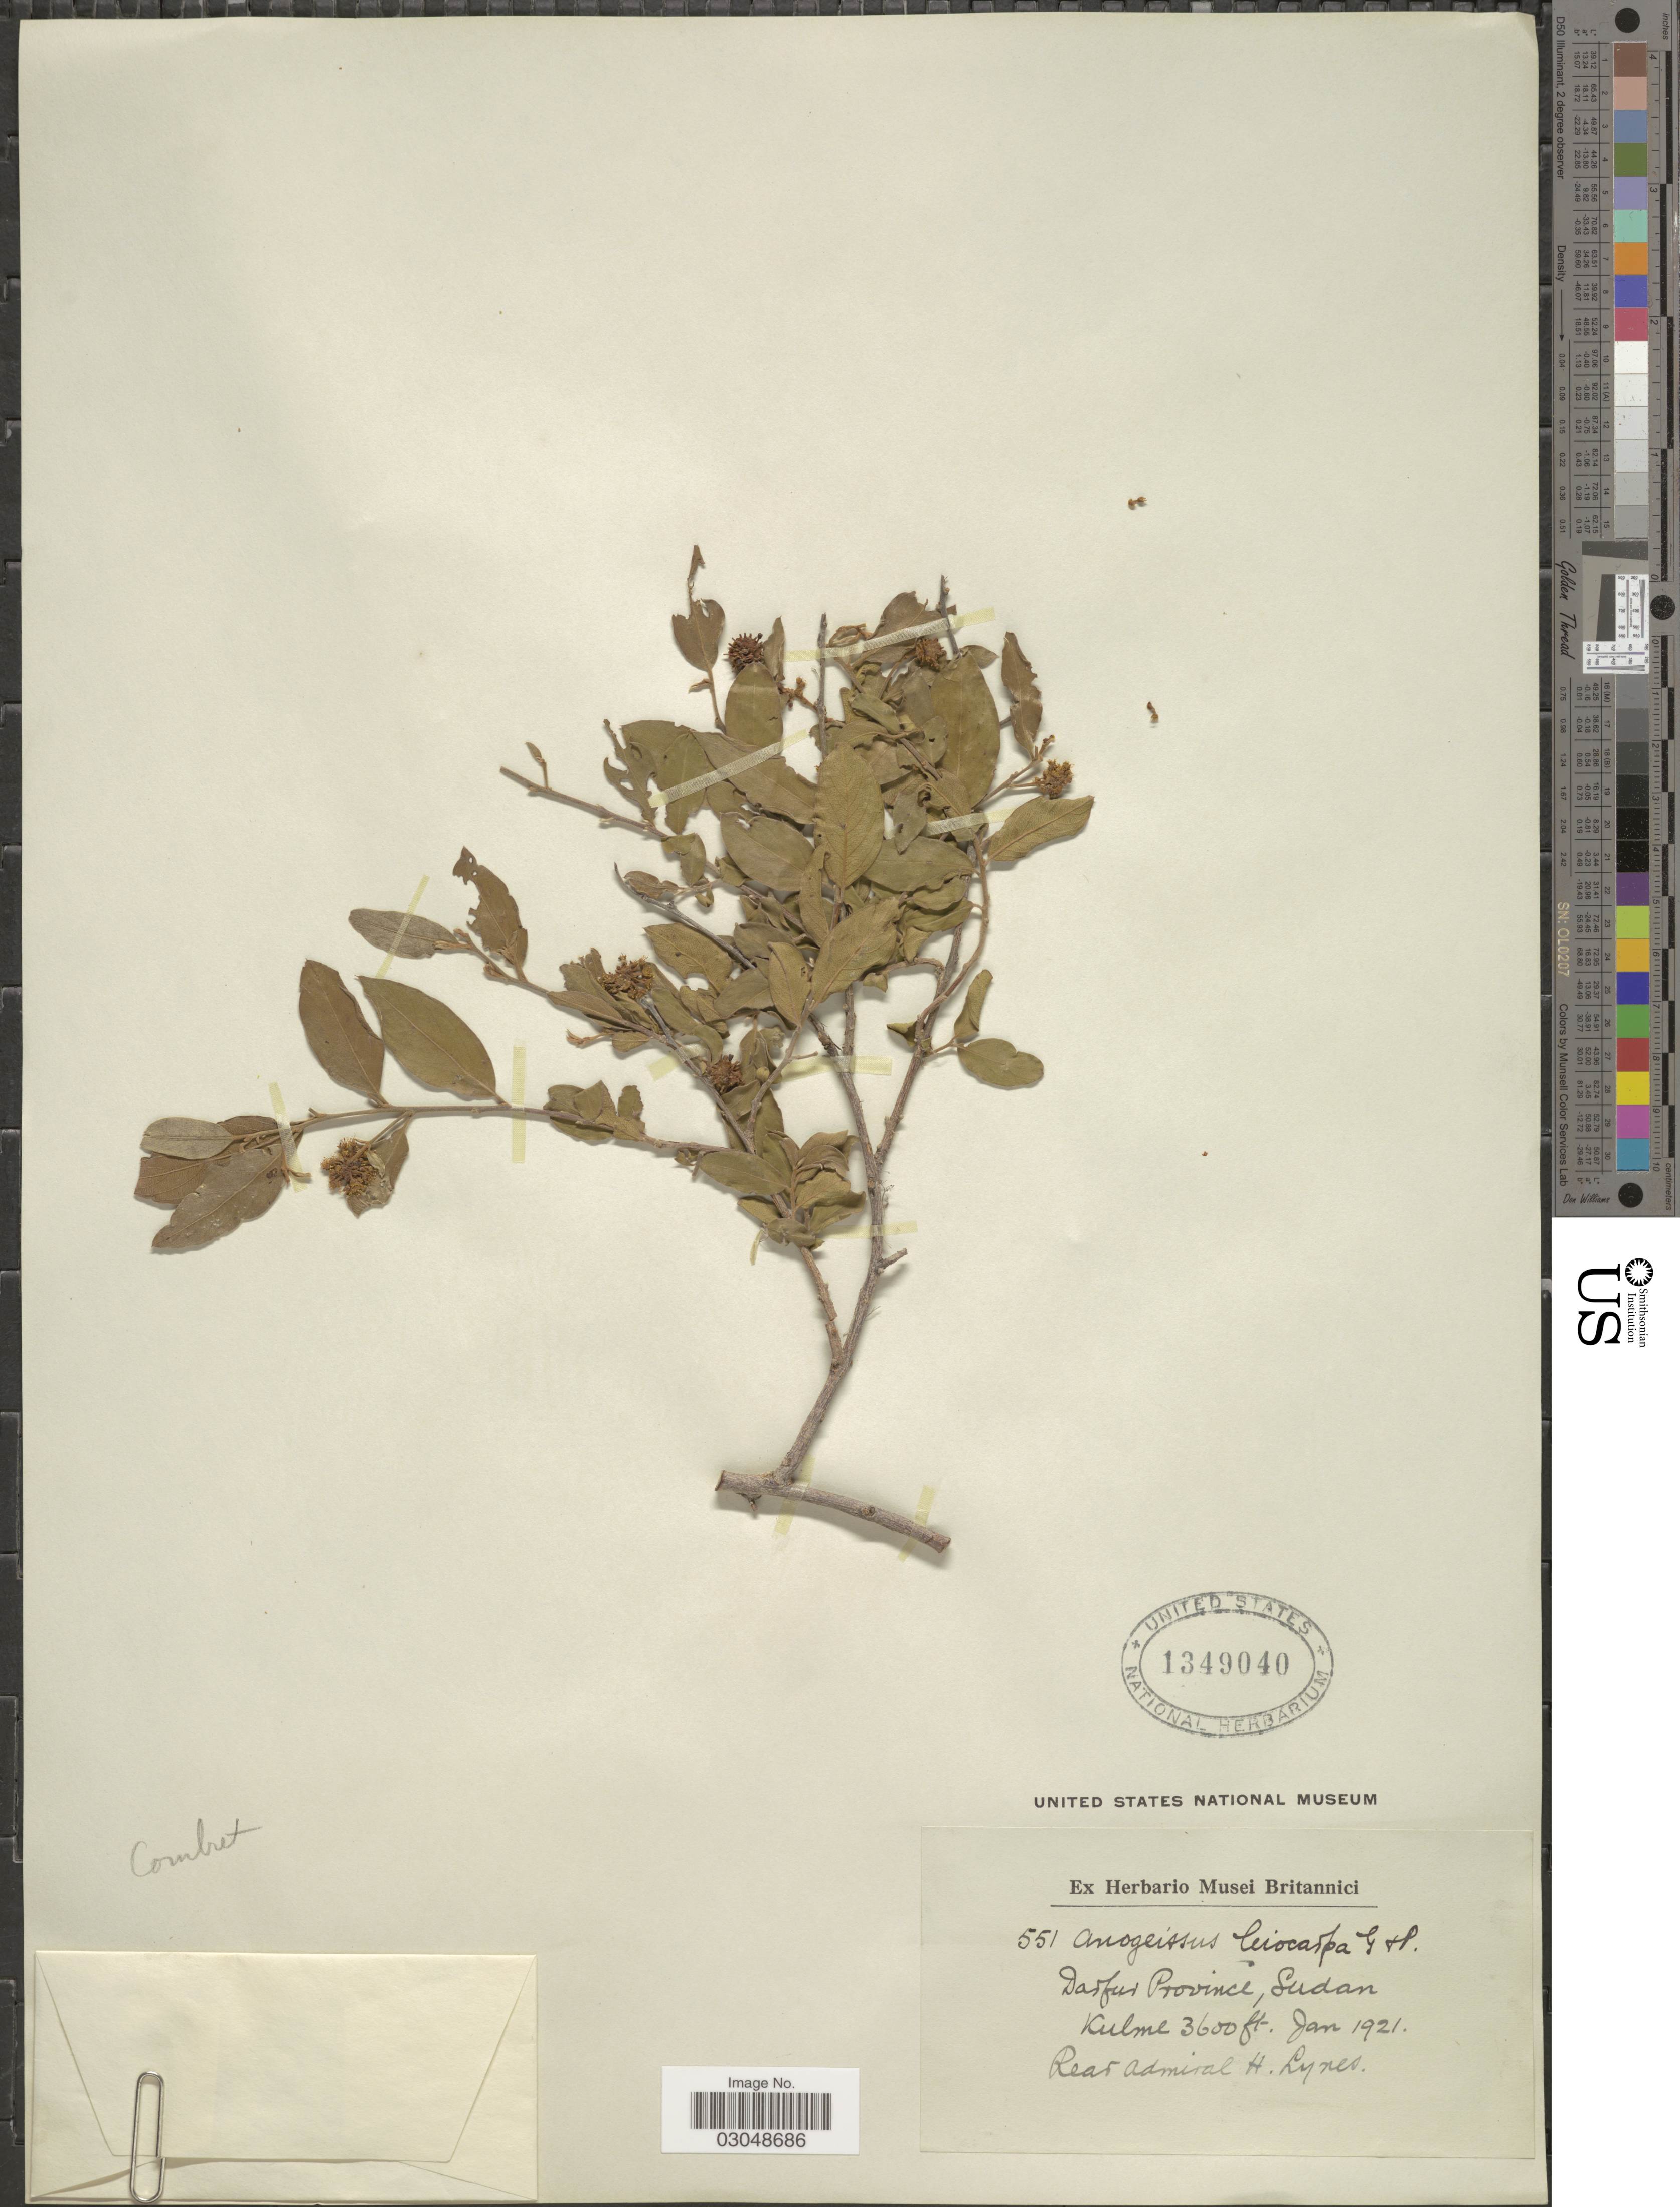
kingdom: Plantae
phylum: Tracheophyta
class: Magnoliopsida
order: Myrtales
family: Combretaceae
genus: Anogeissus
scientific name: Anogeissus leiocarpa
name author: (DC.) Guill. & Perr.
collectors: H. Lynes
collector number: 551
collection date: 1921-01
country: Sudan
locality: Darfur Province. Kulme.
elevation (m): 1097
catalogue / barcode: US 1349040